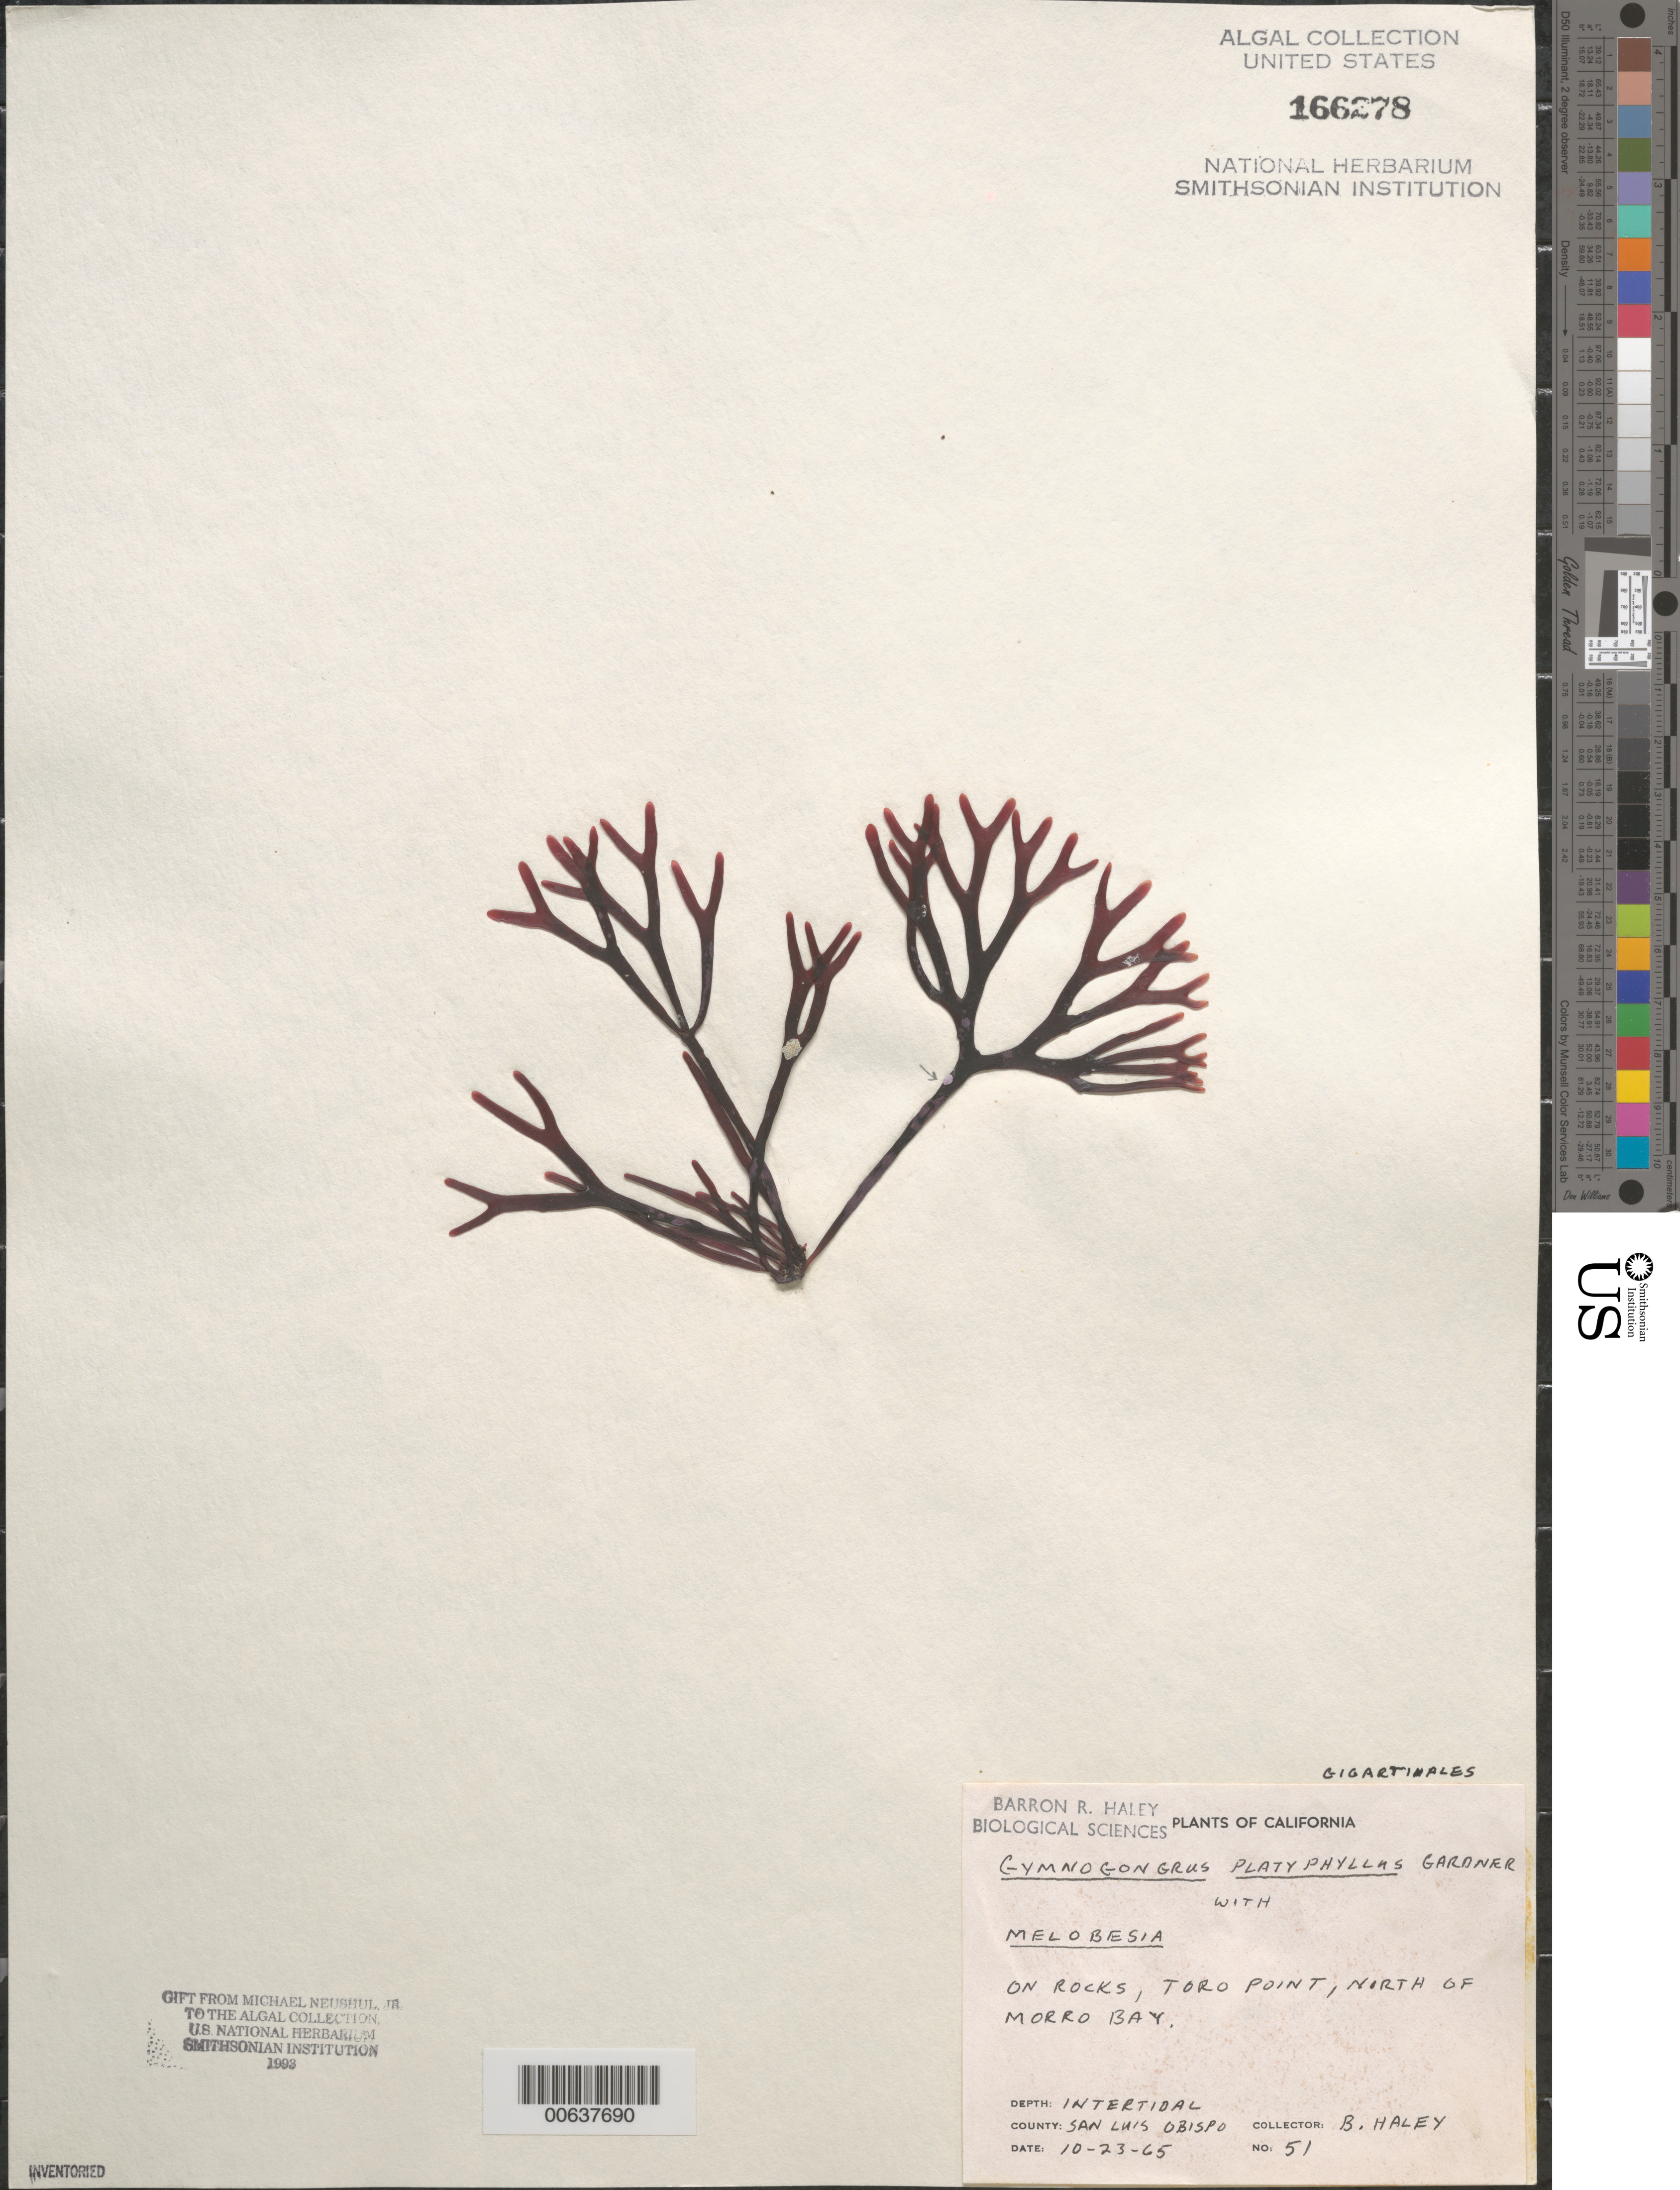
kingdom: Plantae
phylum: Rhodophyta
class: Florideophyceae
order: Gigartinales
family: Phyllophoraceae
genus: Gymnogongrus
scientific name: Gymnogongrus platyphyllus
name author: N.L. Gardner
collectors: B. Haley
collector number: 51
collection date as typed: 23 Oct 1965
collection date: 1965-10-23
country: United States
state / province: California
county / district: San Luis Obispo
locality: Toro Point, north of Morro Bay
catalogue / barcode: US 166278